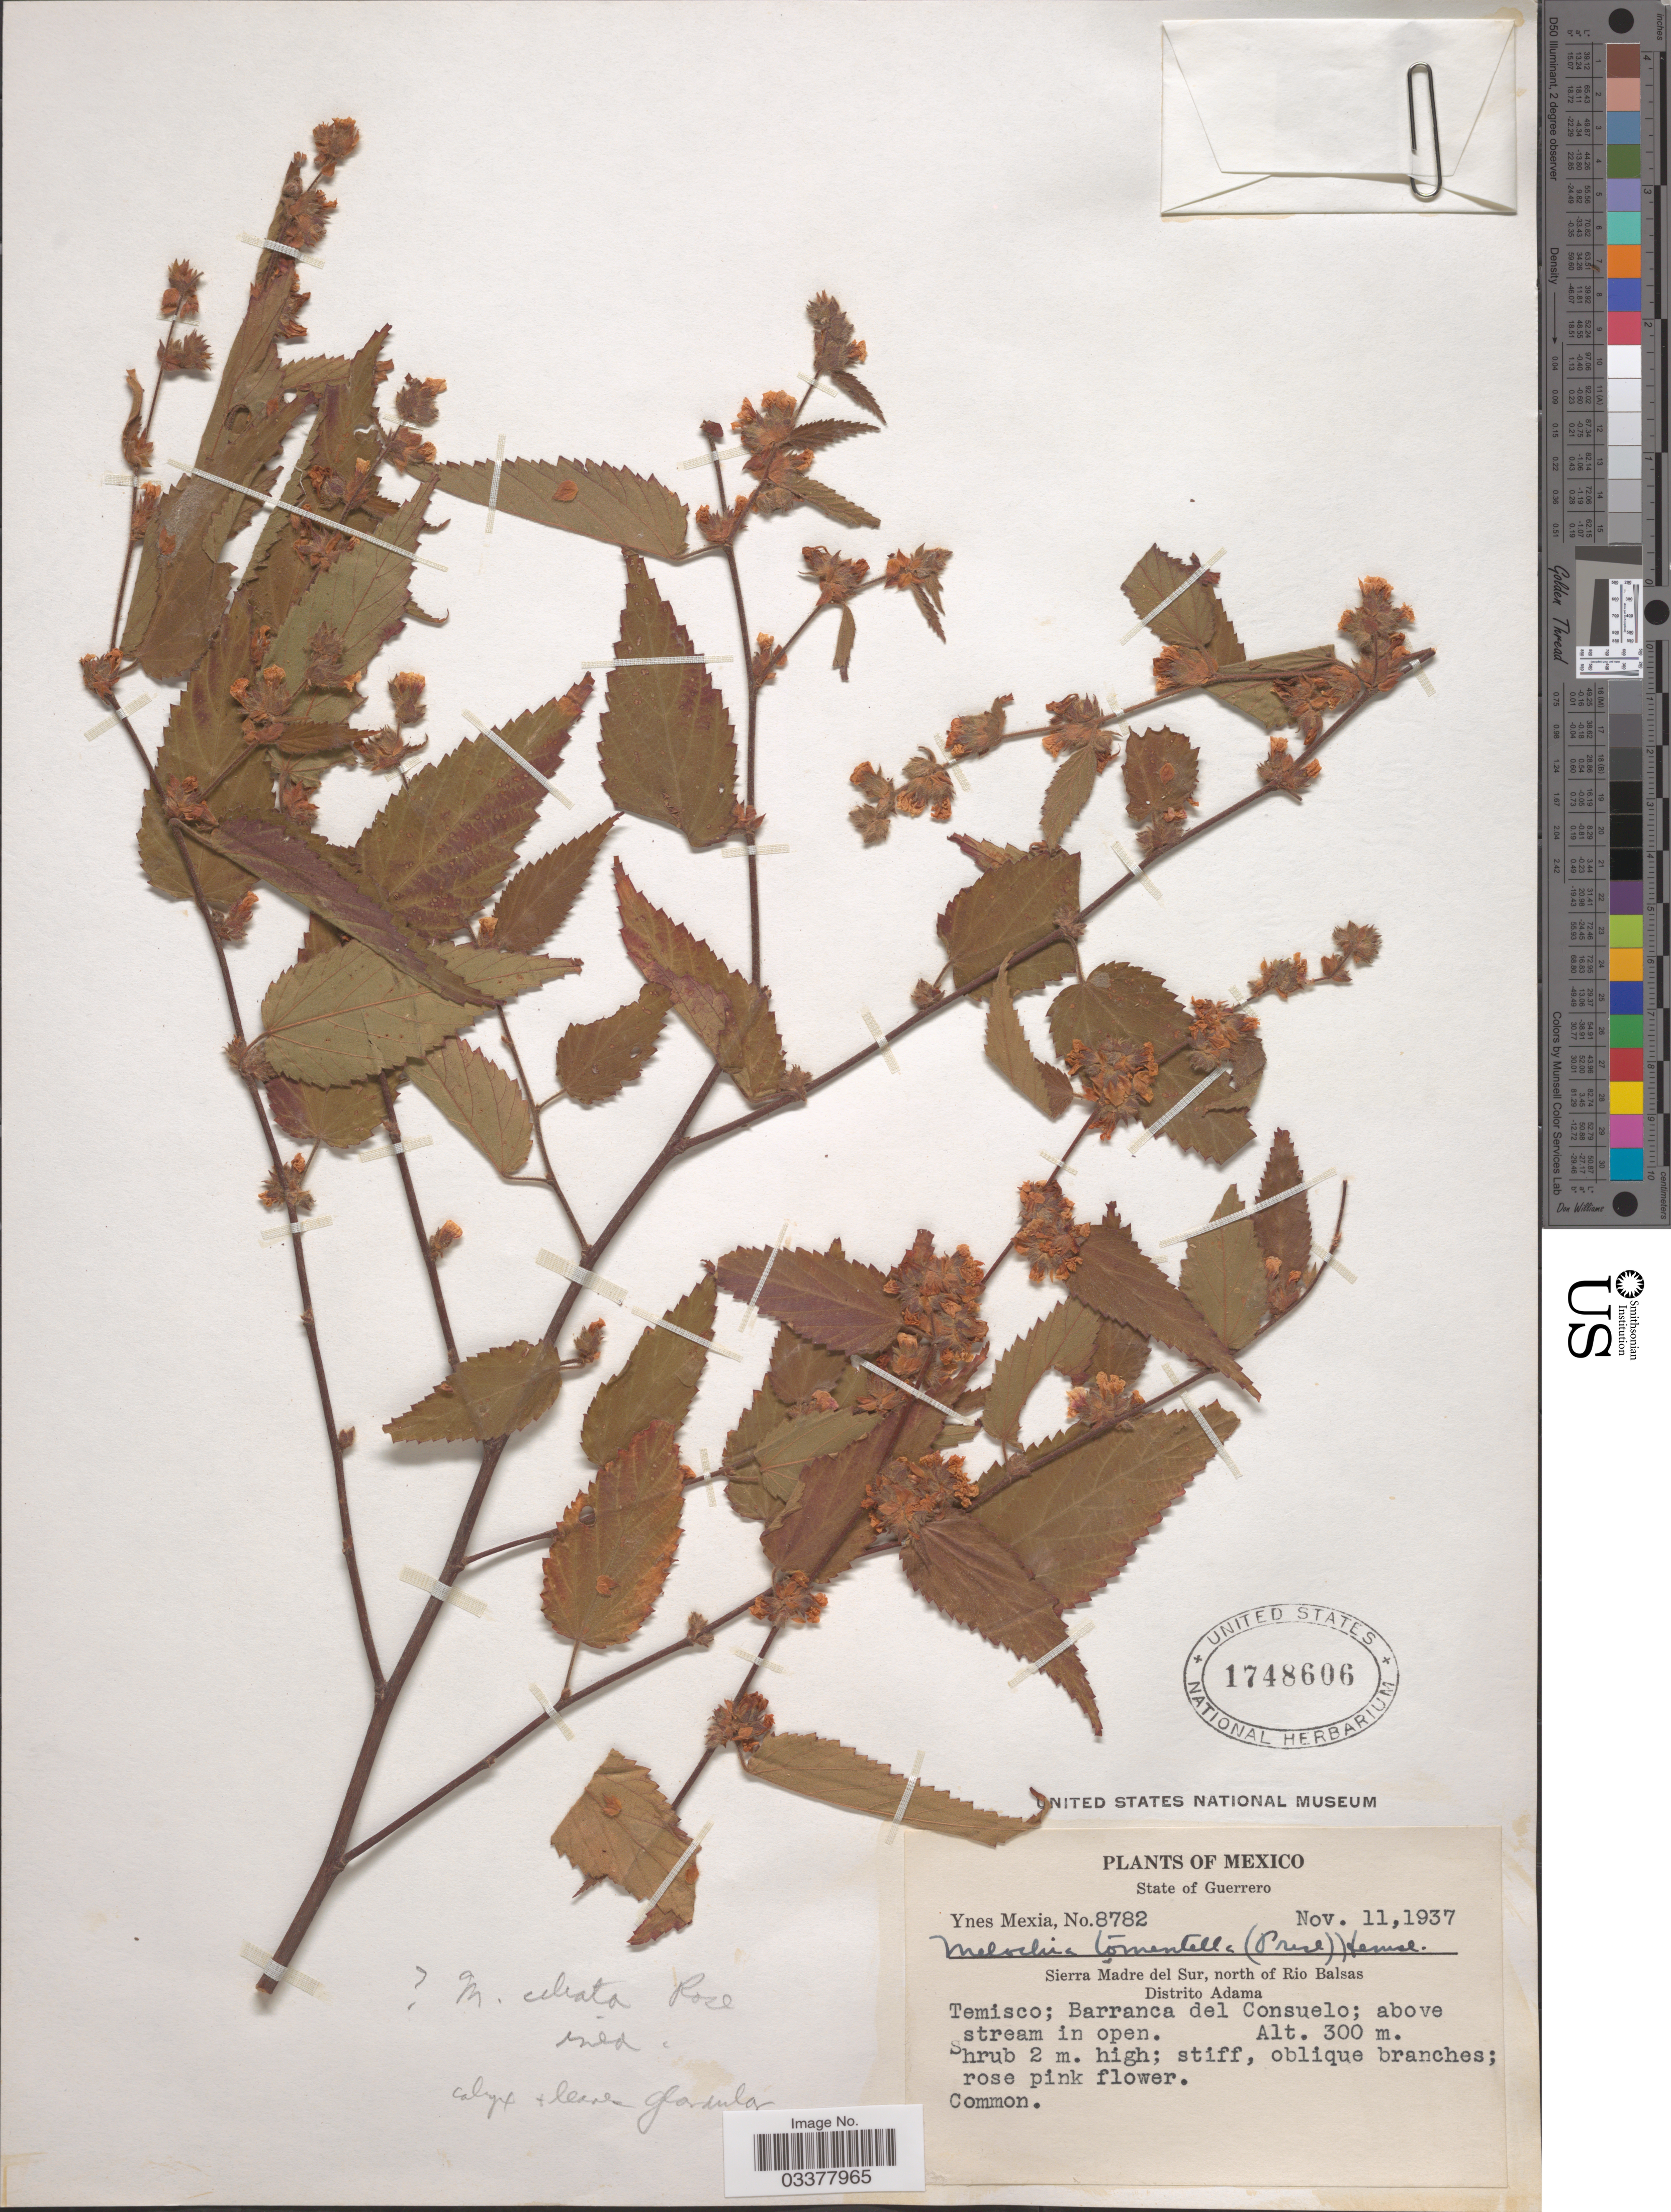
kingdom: Plantae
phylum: Tracheophyta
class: Magnoliopsida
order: Malvales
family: Malvaceae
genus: Melochia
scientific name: Melochia tomentella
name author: (C. Presl) Hemsl.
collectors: Y. Mexia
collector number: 8782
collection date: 1937-11-11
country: Mexico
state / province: Guerrero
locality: Sierra Madre del Sur, north of Rio Balsas. Distrito Adama. Temisco; Barranca del Consuelo.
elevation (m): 300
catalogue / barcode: US 1748606